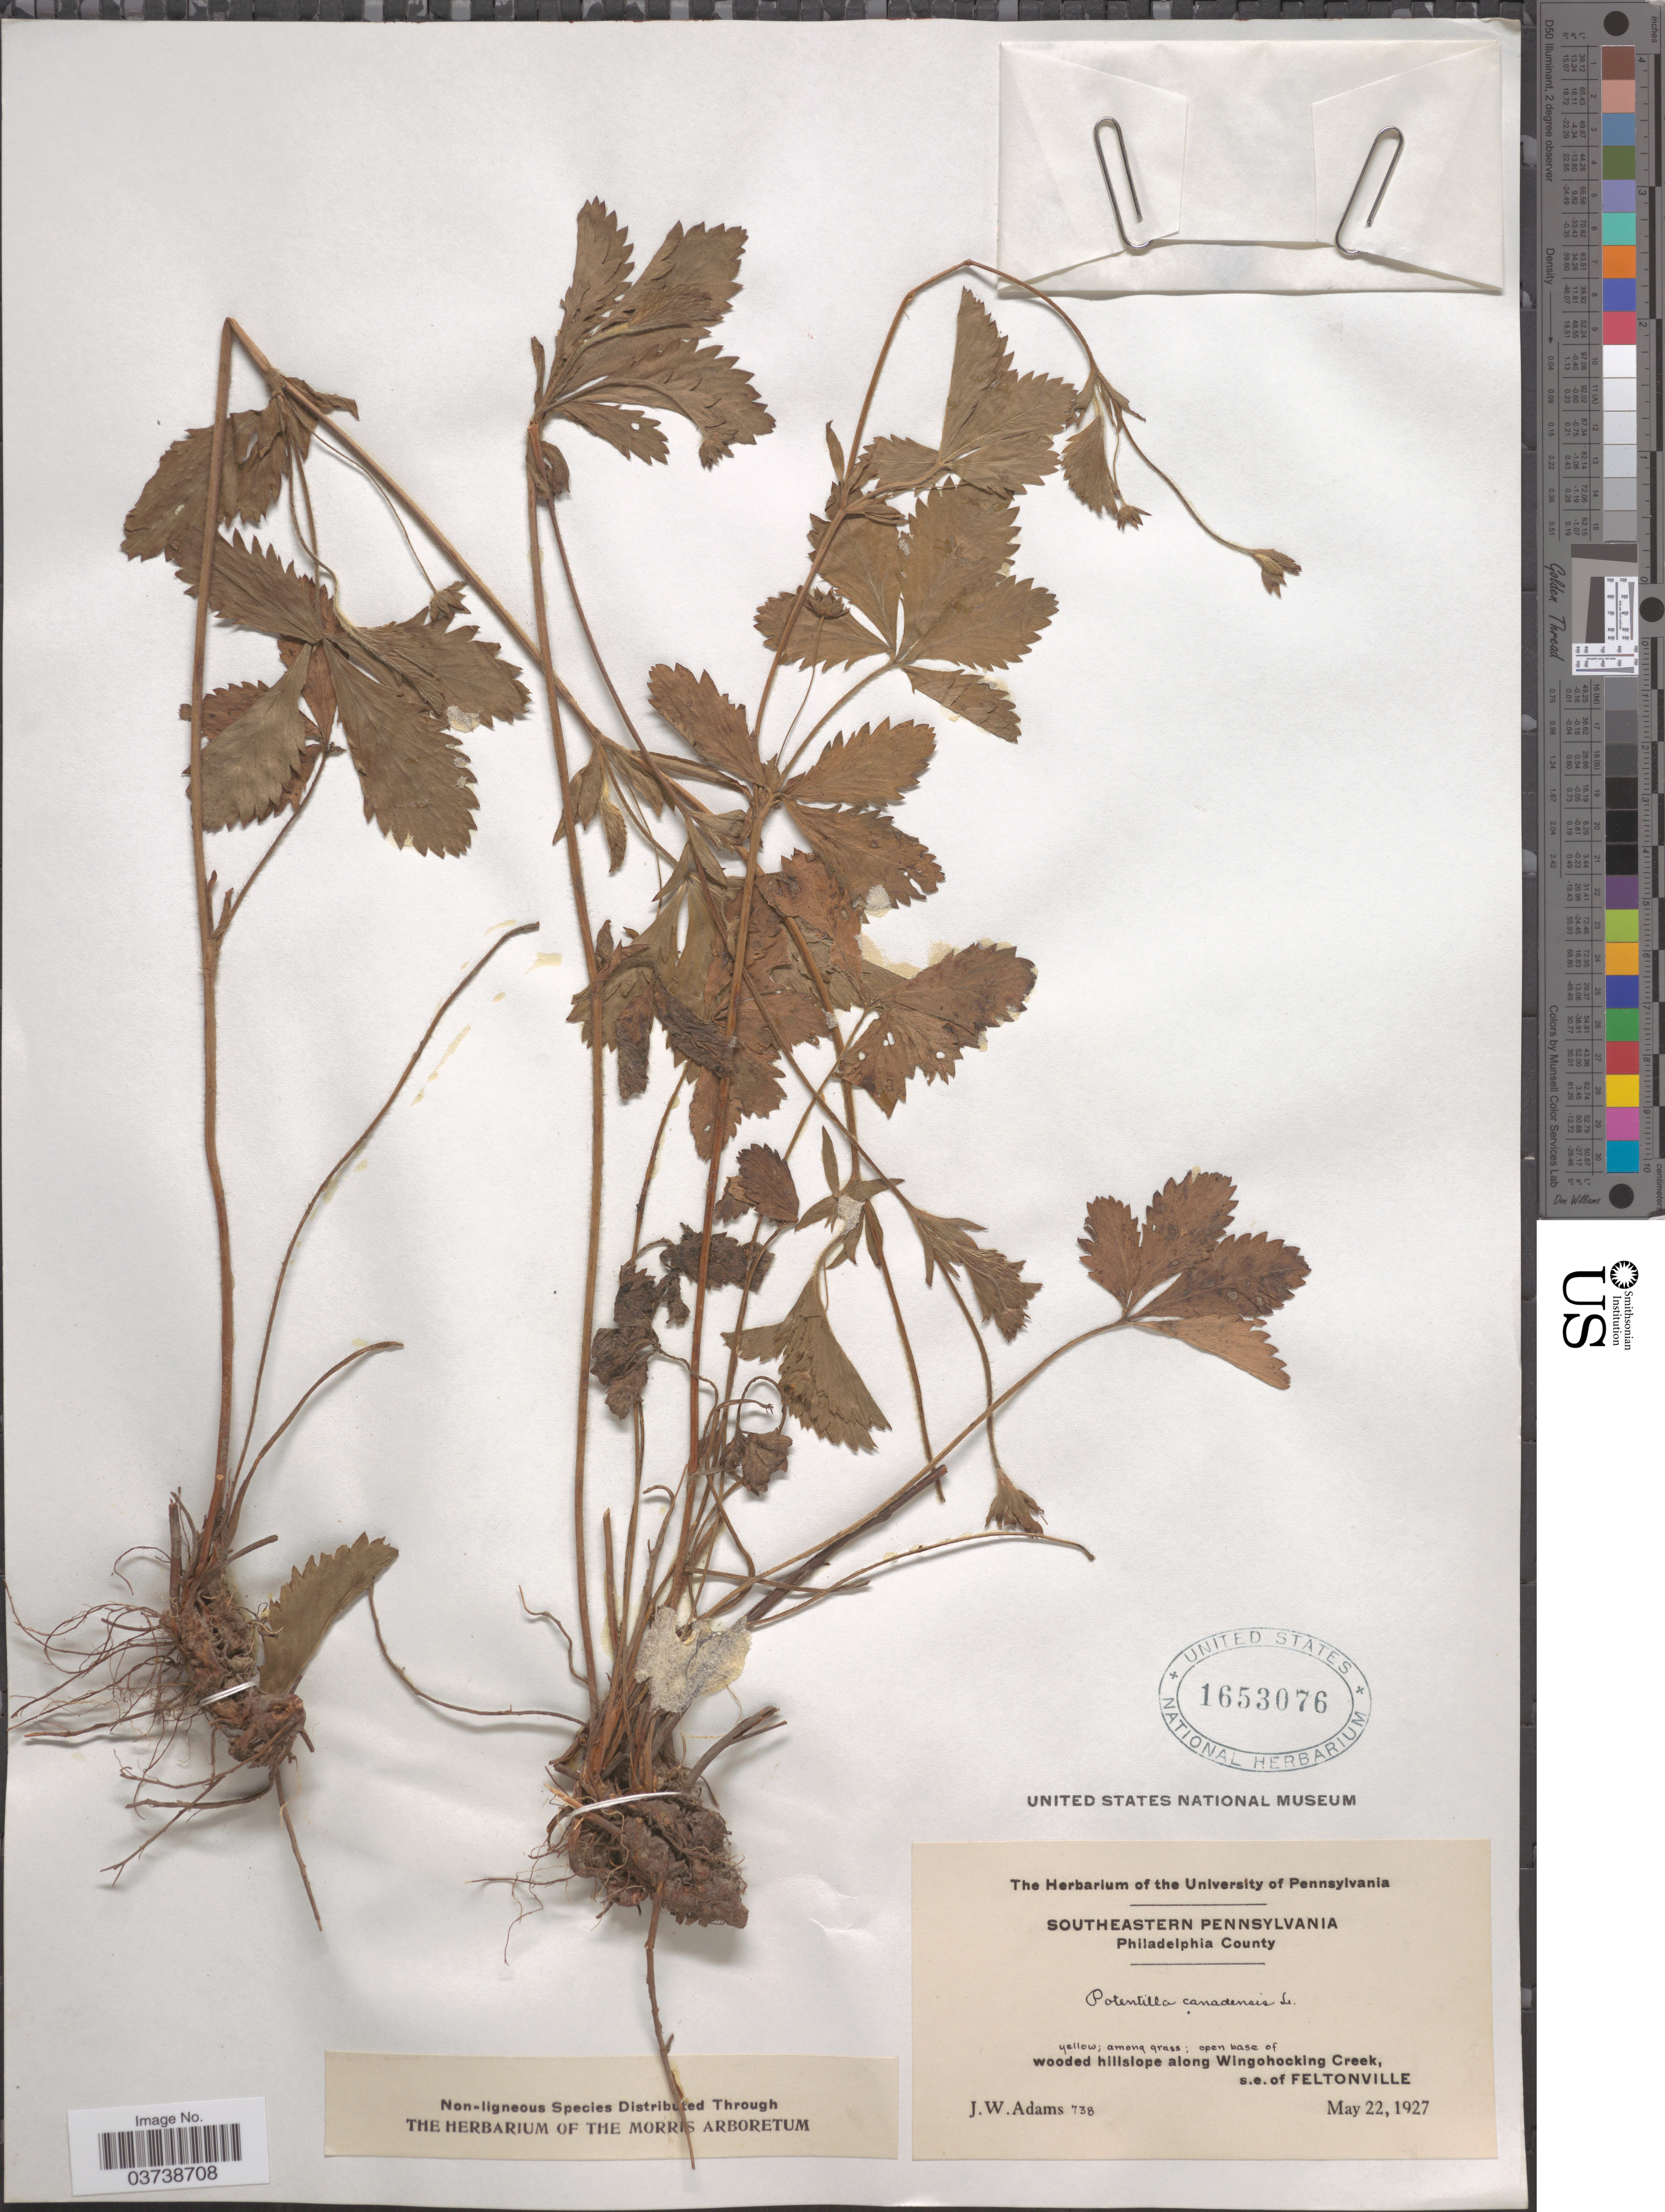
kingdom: Plantae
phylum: Tracheophyta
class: Magnoliopsida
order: Rosales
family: Rosaceae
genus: Potentilla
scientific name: Potentilla canadensis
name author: L.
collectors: J. Adams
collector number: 738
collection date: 1927-05-22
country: United States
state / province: Pennsylvania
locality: Southeastern Pennsylvania. Philadelphia County. Along Wingohocking Creek, s.e. of Feltonville.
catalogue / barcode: US 1653076